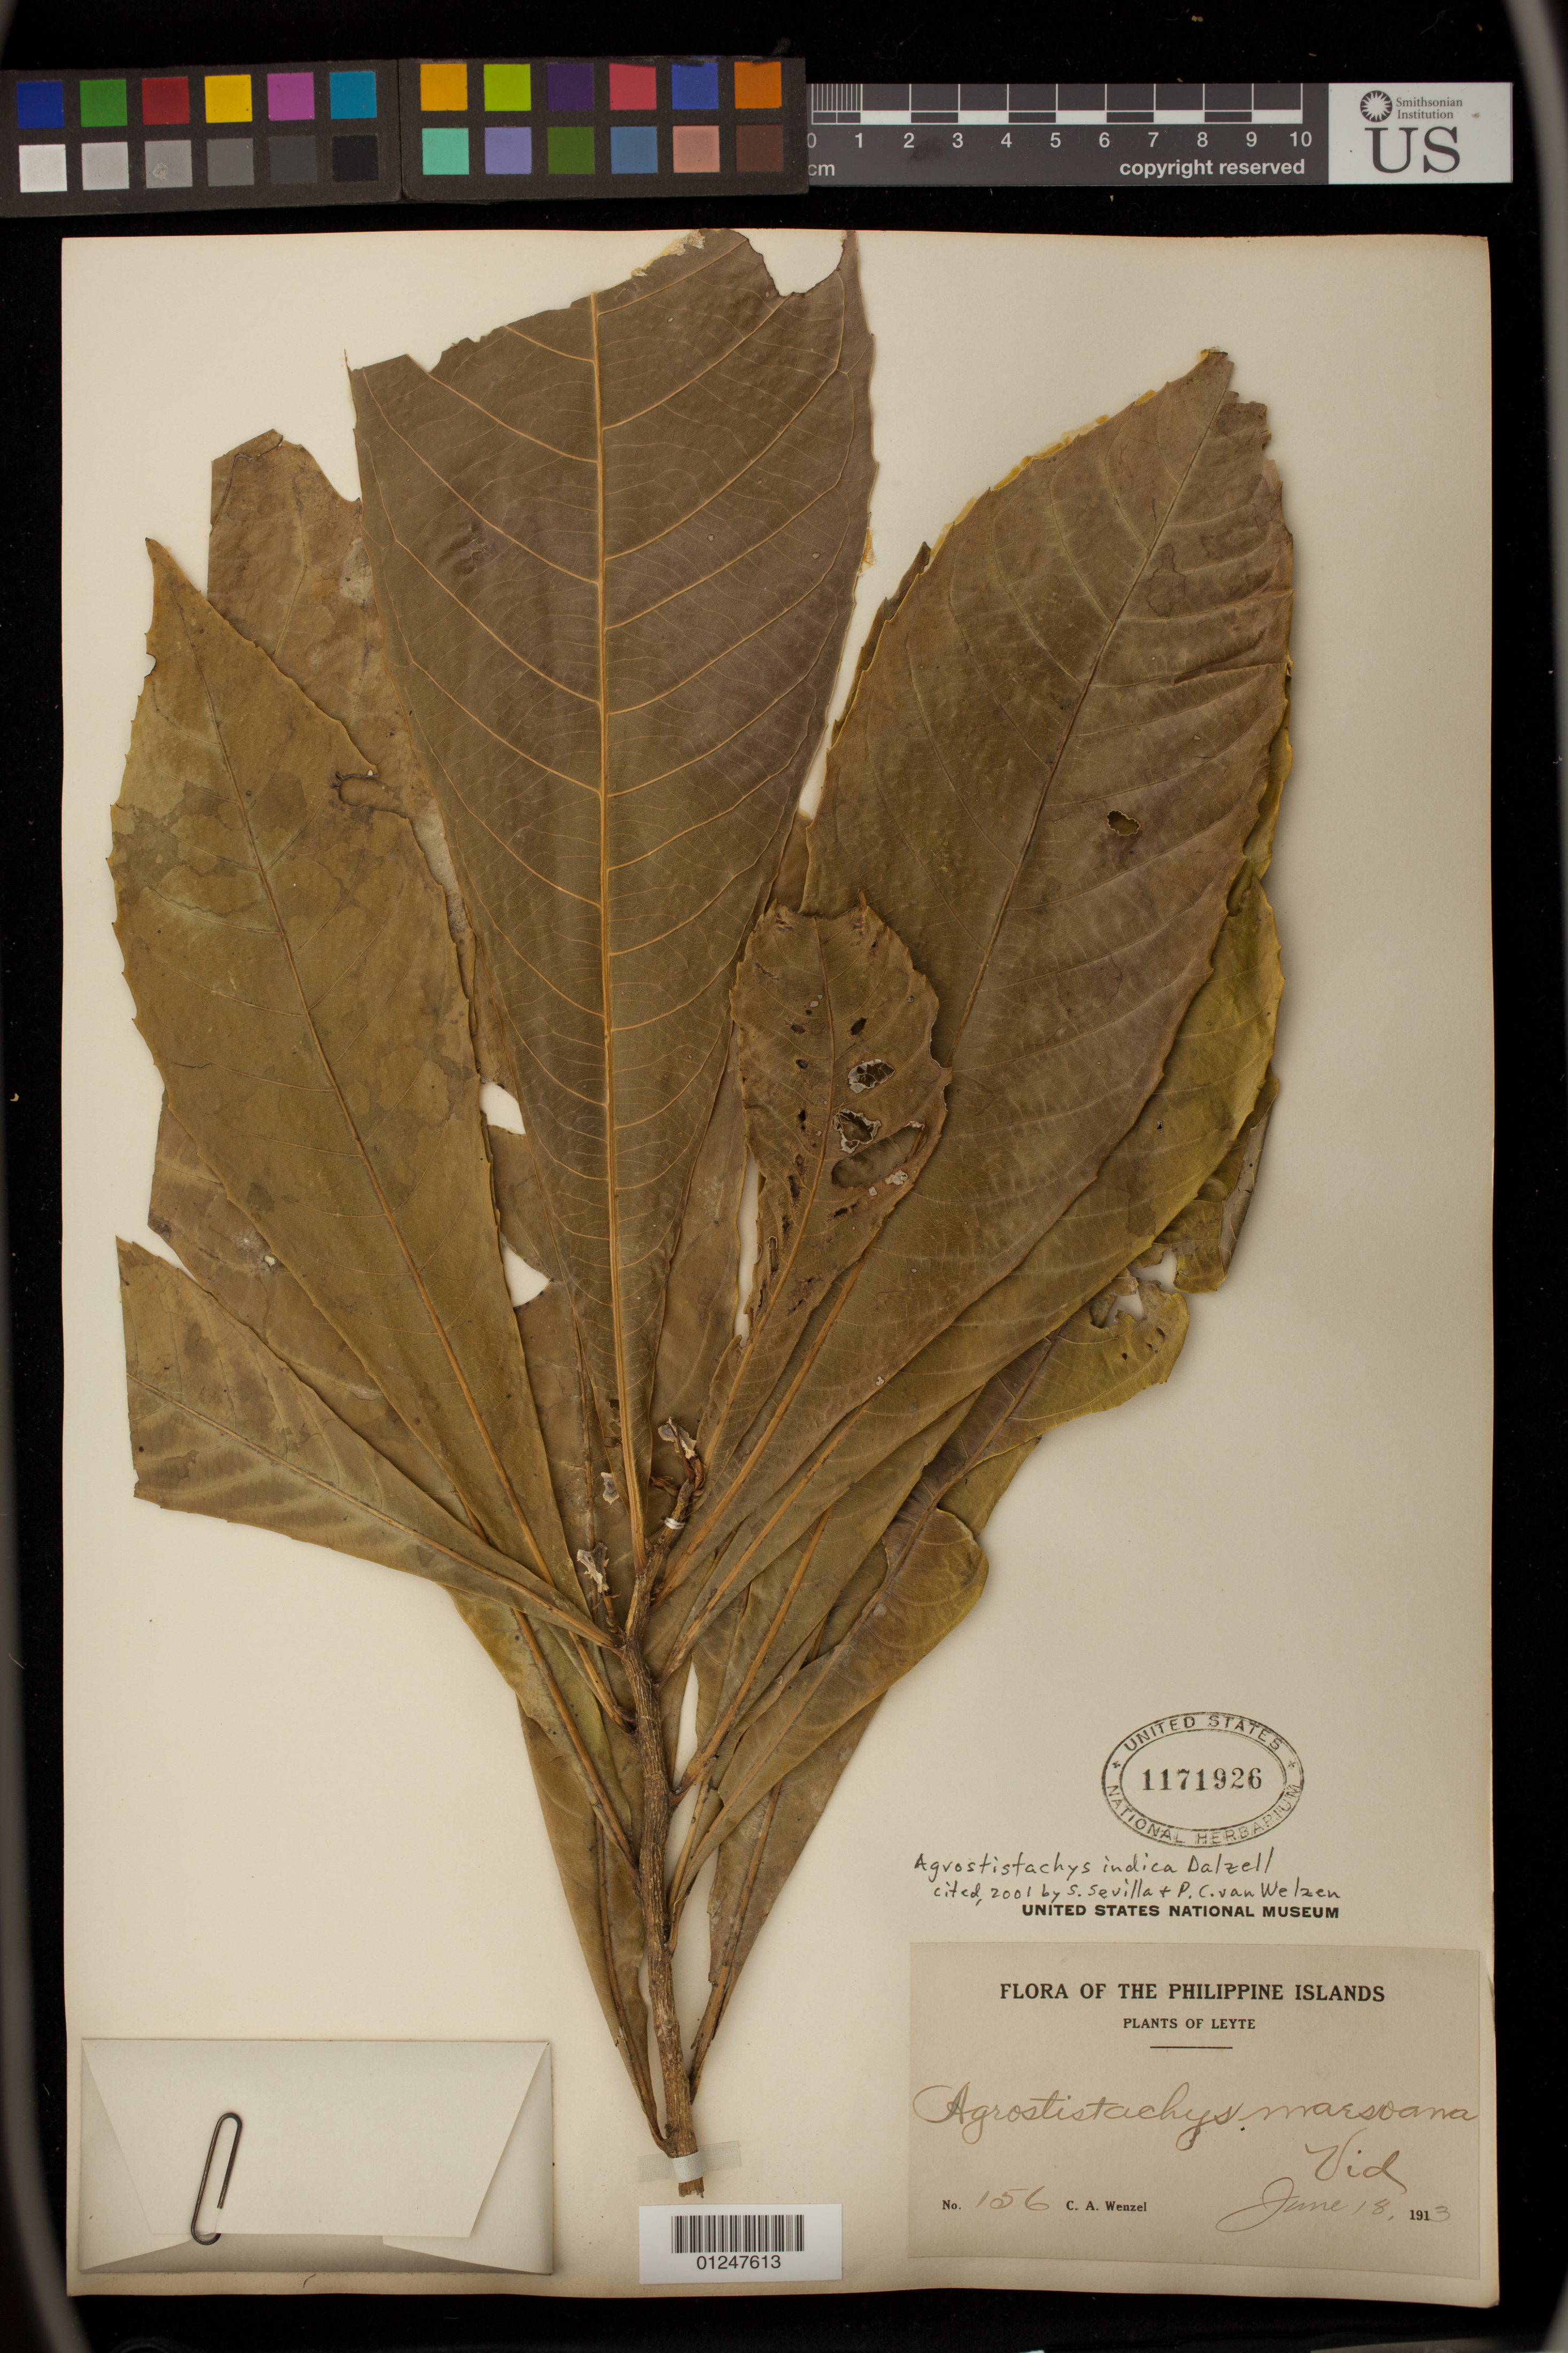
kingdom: Plantae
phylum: Tracheophyta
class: Magnoliopsida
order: Malpighiales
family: Euphorbiaceae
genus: Agrostistachys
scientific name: Agrostistachys indica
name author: Dalzell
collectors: C. Wenzel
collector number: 156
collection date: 1913-06-18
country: Philippines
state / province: Eastern Visayas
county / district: Leyte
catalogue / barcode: US 1171926